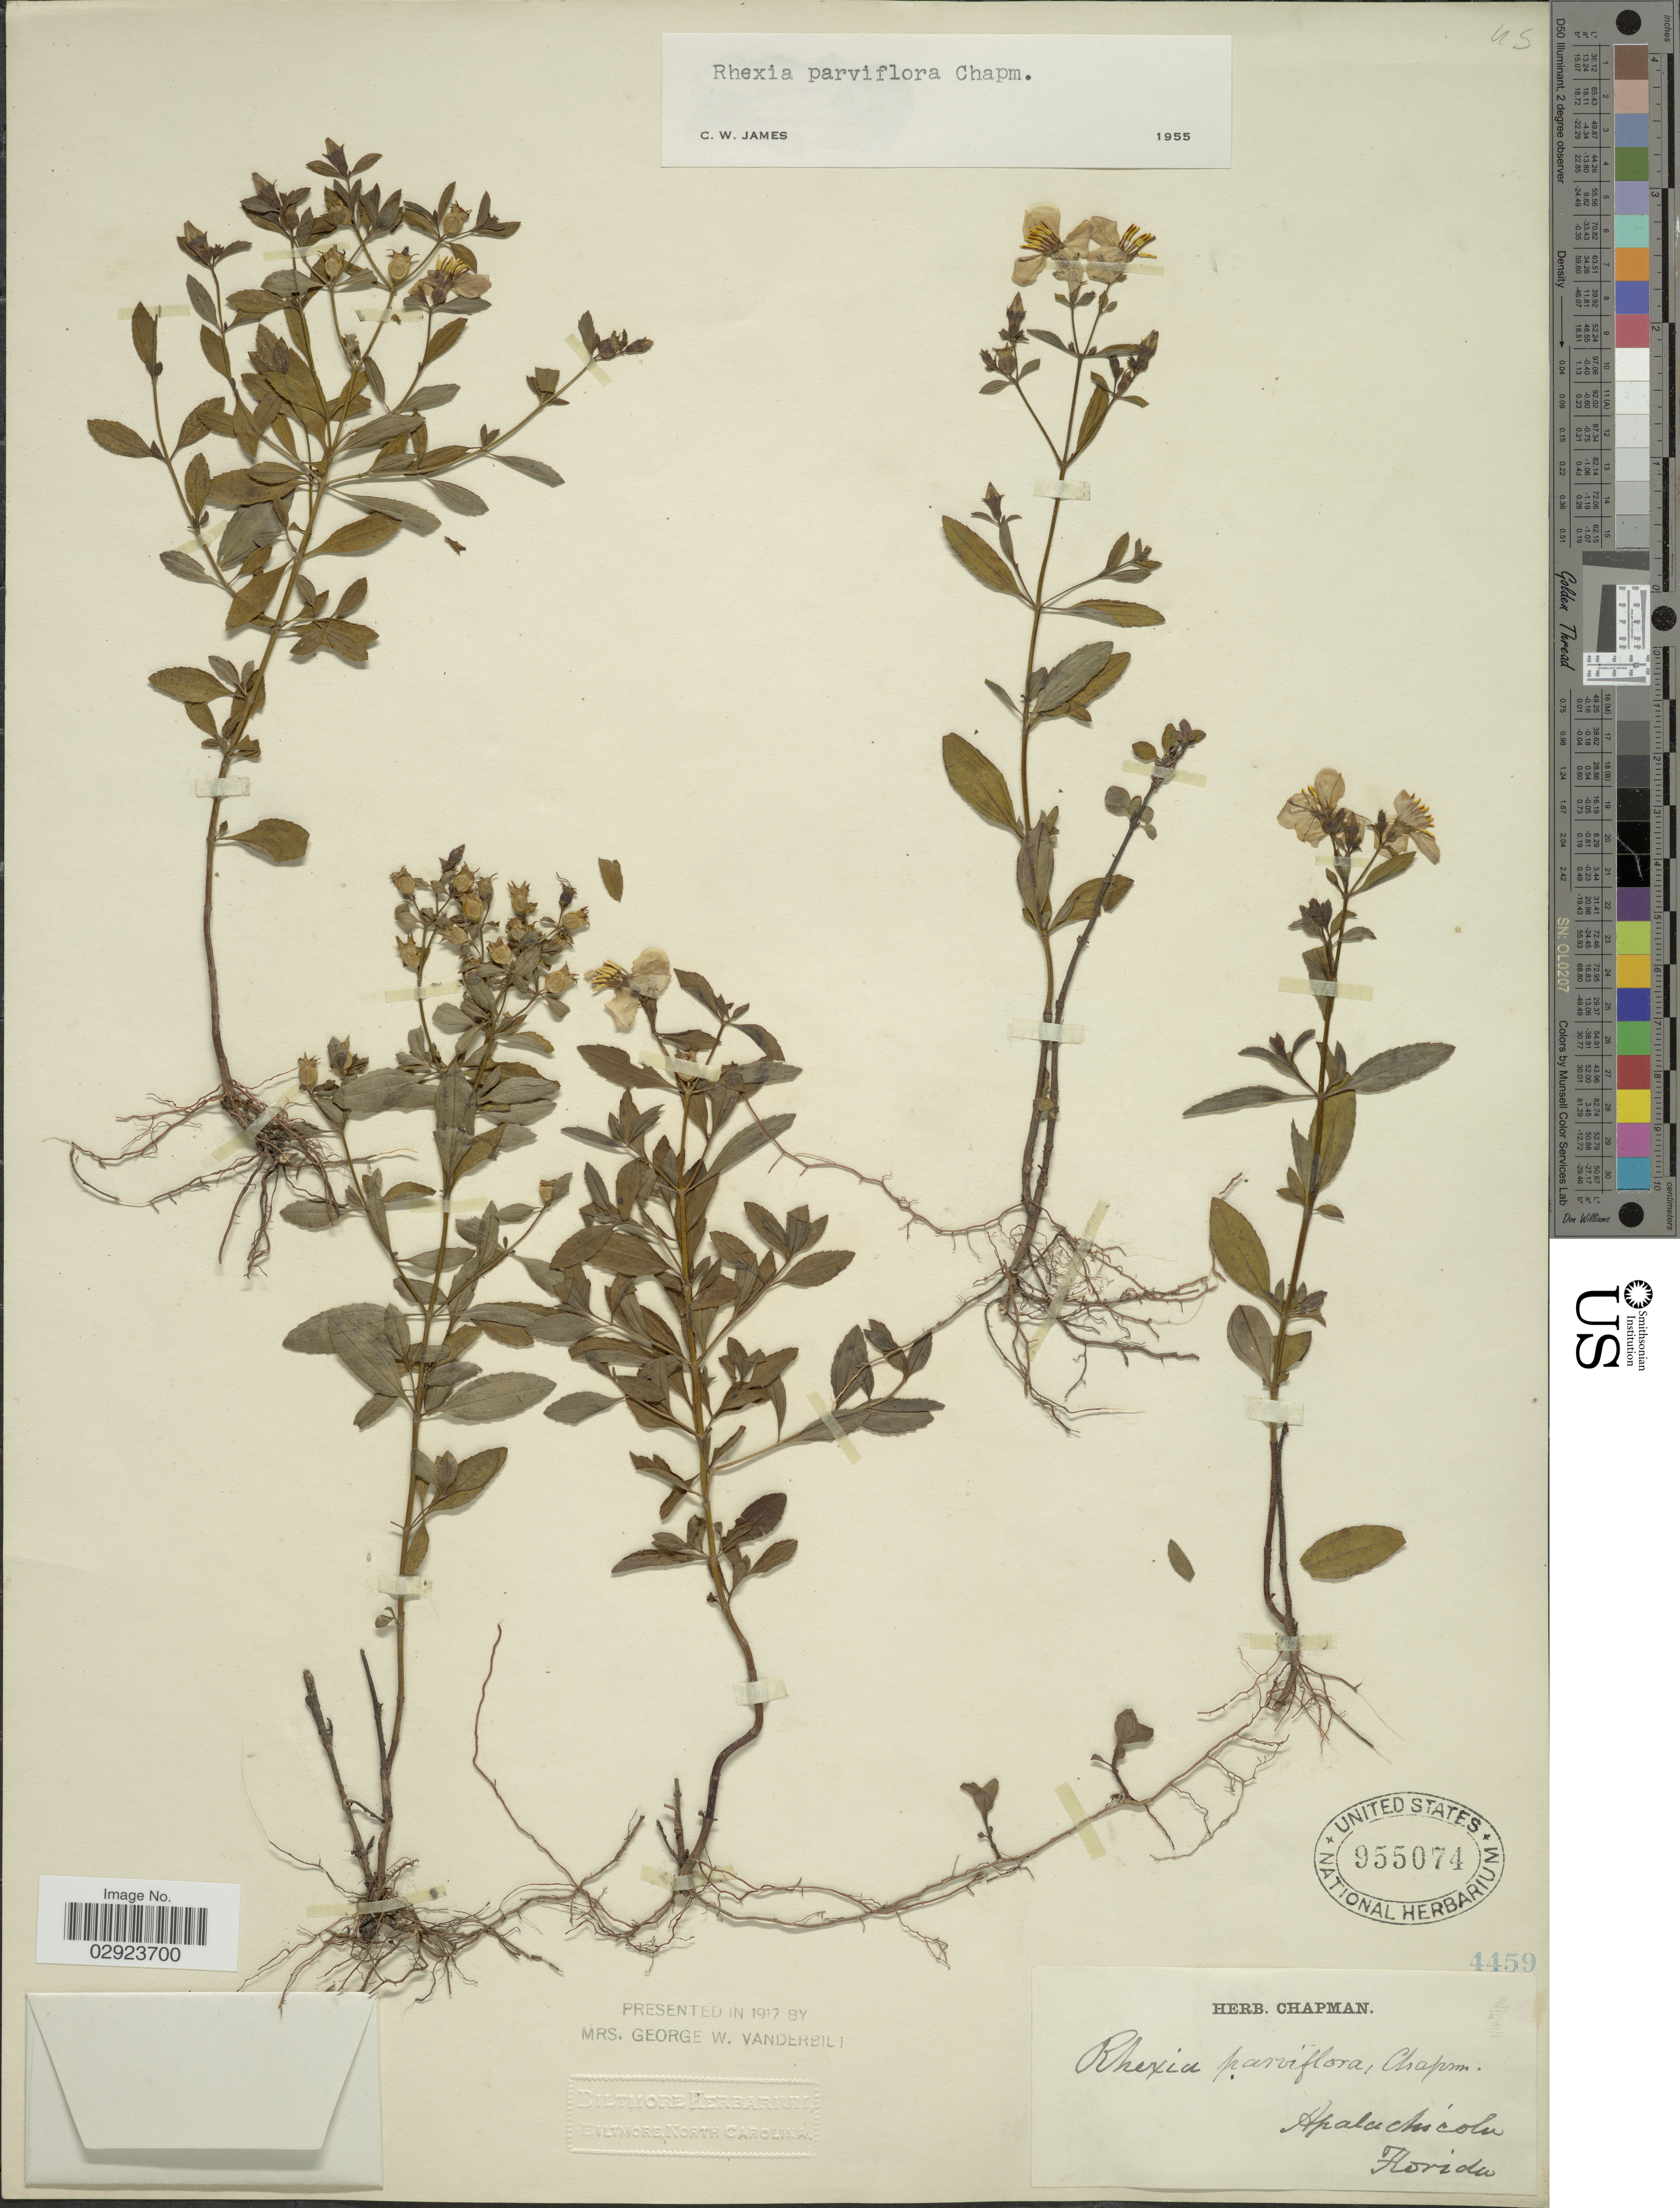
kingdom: Plantae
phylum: Tracheophyta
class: Magnoliopsida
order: Myrtales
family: Melastomataceae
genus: Rhexia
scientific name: Rhexia parviflora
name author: Chapm.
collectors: ex herb. Chapman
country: United States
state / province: Florida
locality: Alapachicola.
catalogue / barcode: US 955074